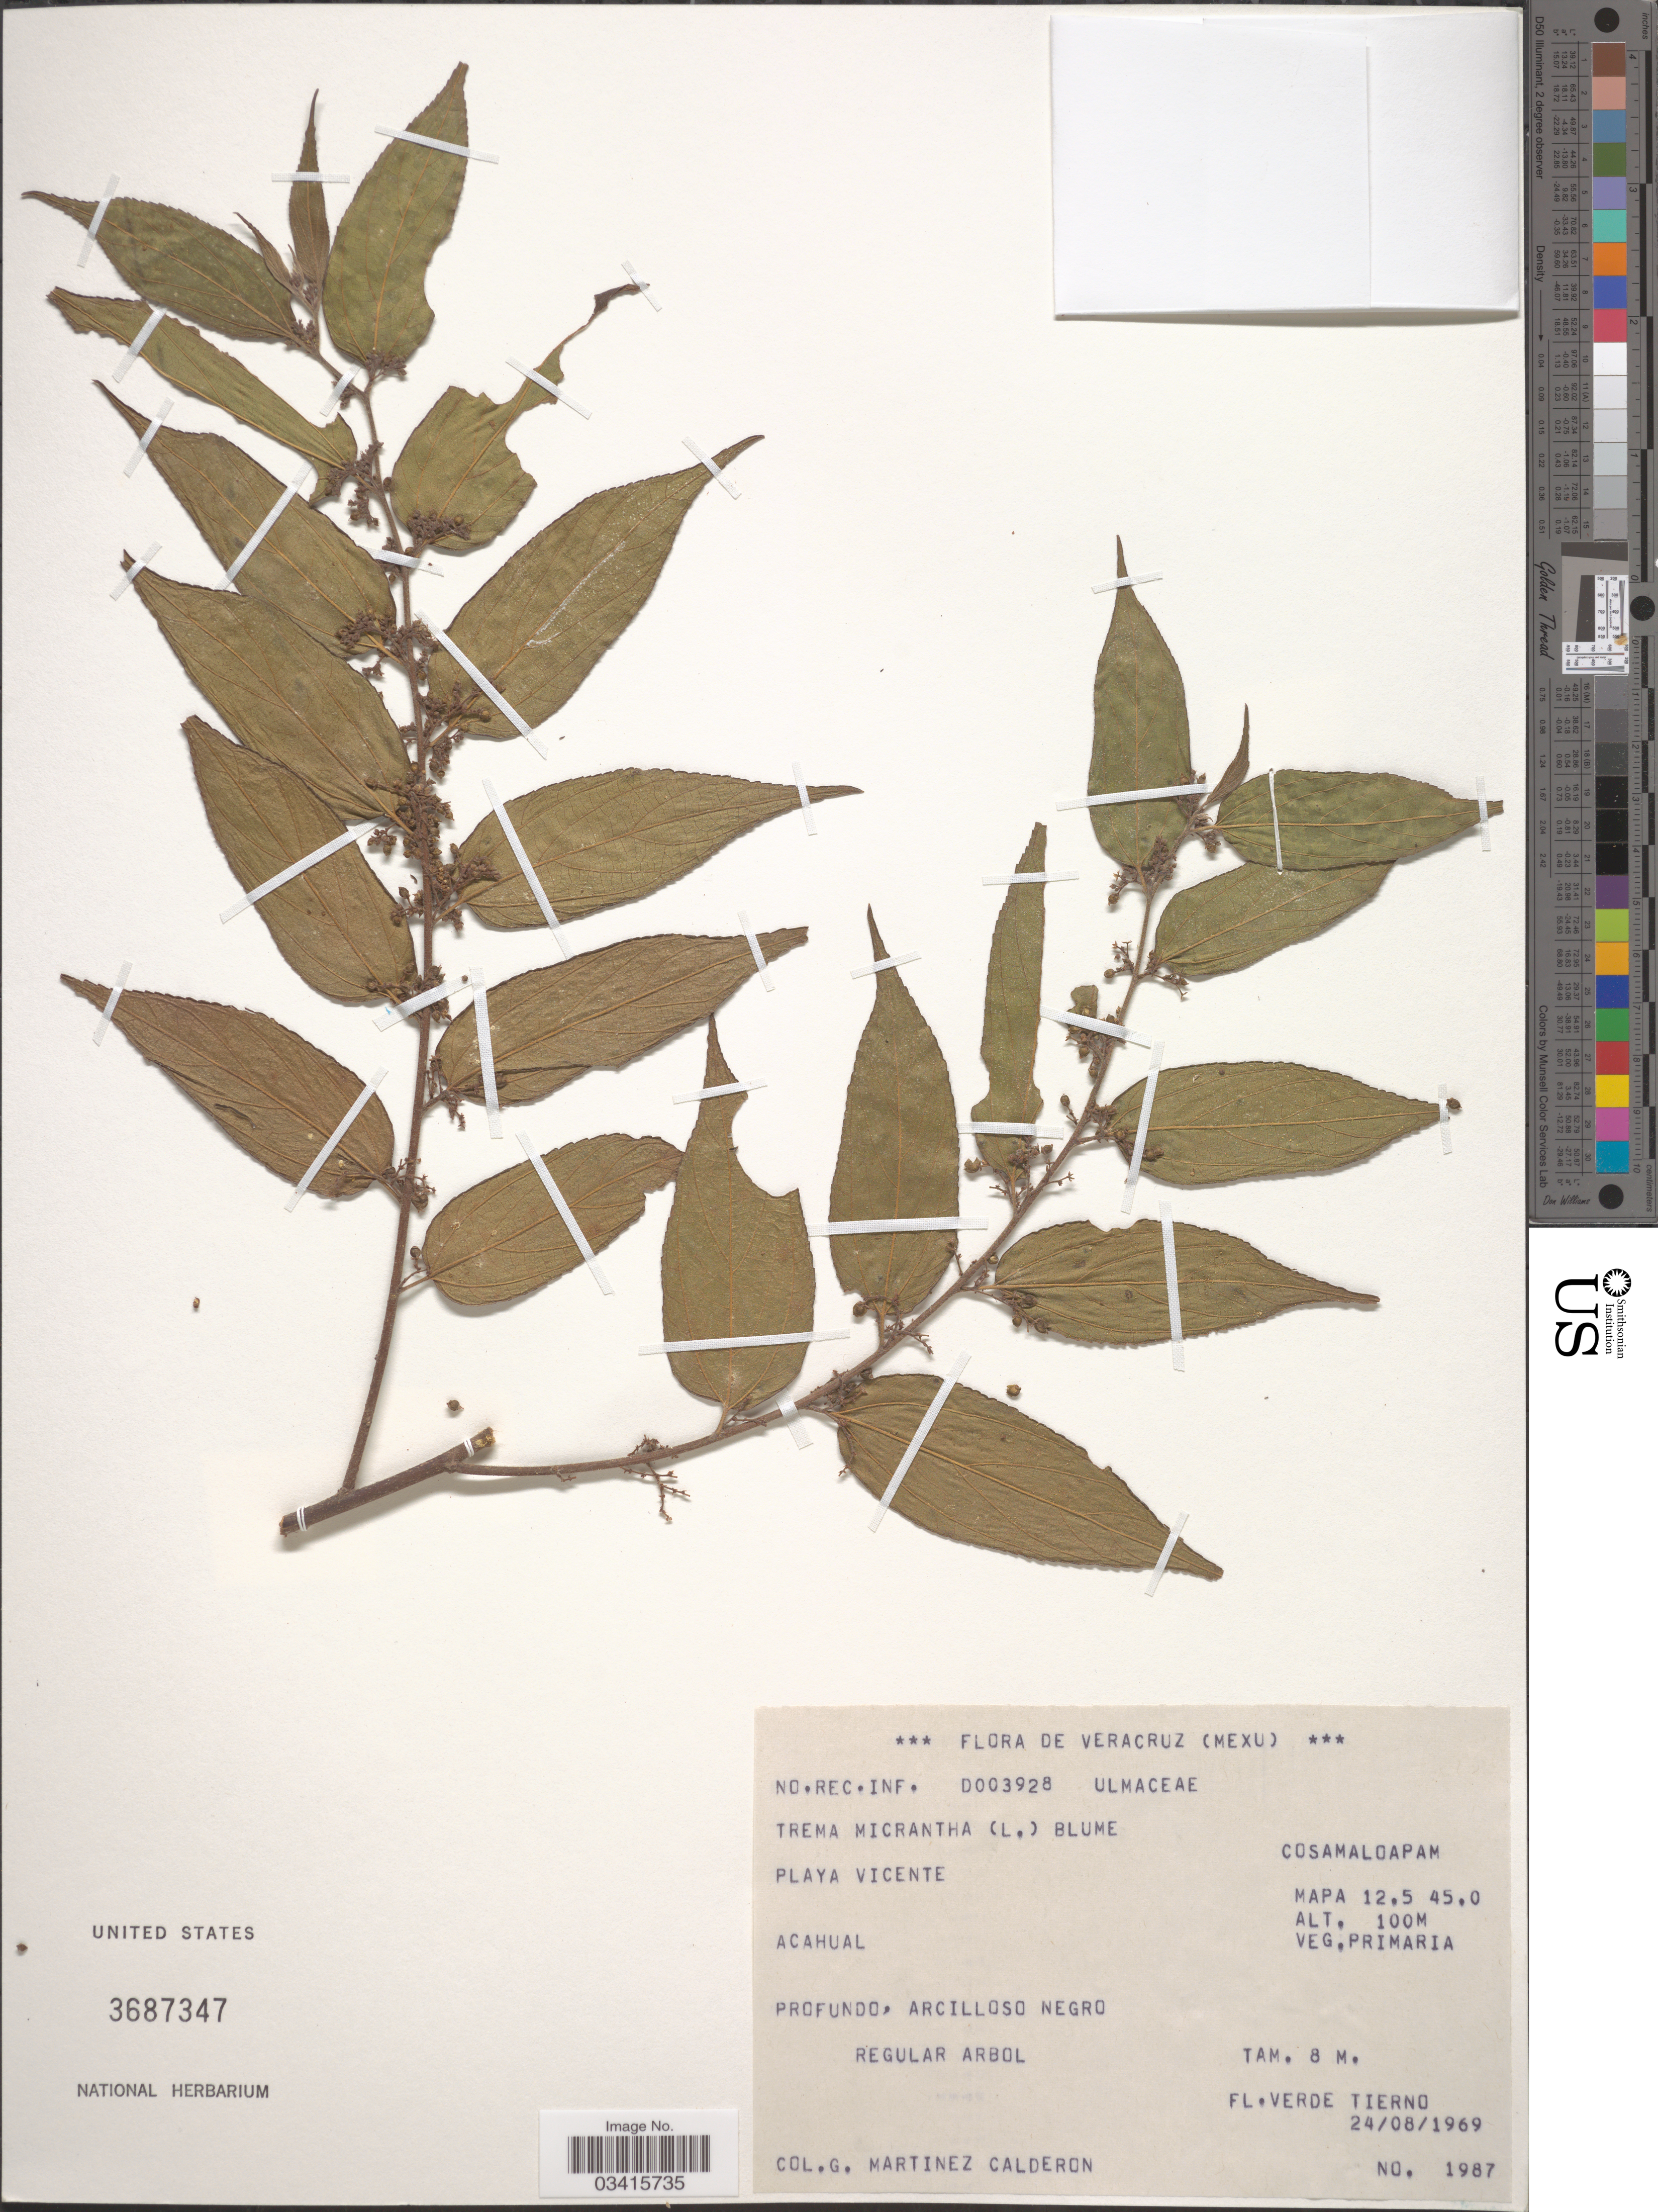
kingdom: Plantae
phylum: Tracheophyta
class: Magnoliopsida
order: Rosales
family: Cannabaceae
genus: Trema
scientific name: Trema micranthum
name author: (L.) Blume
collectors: G. Martínez Calderón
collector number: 1987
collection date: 1969-08-24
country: Mexico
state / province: Veracruz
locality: Veracruz. Playa Vicente, Acahual, Mapa 12.5 45.0.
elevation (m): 100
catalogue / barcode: US 3687347